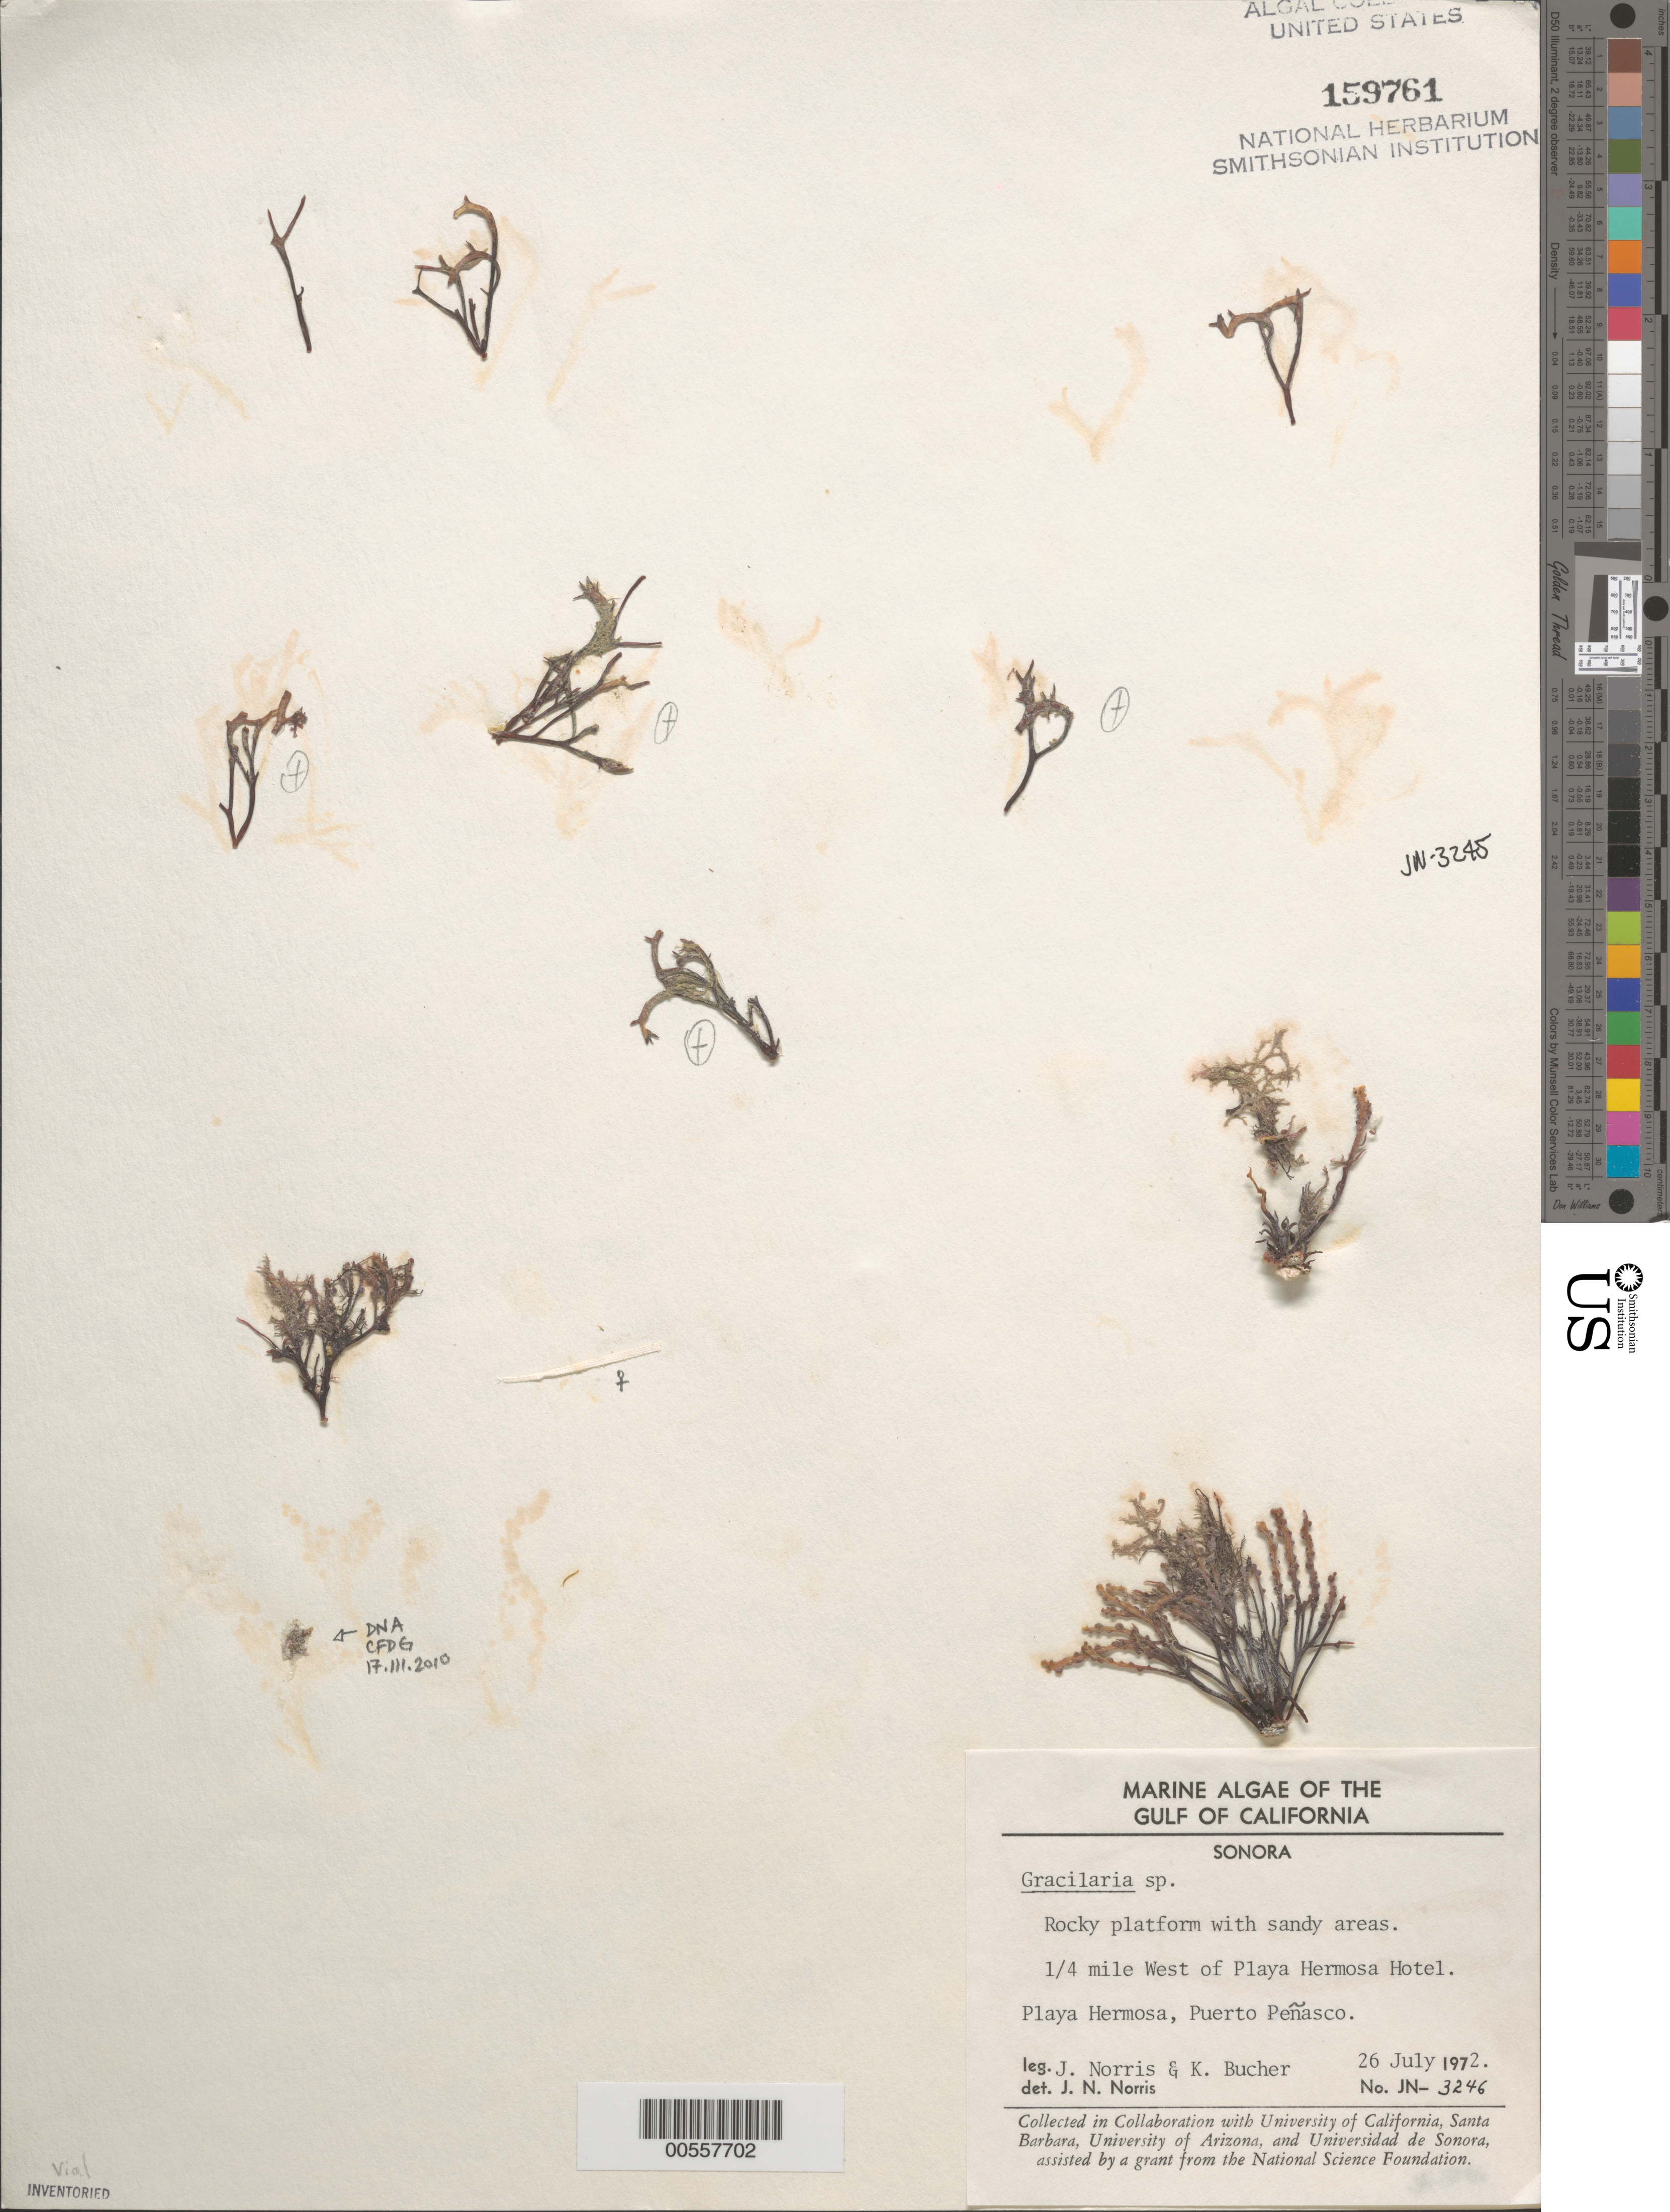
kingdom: Plantae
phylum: Rhodophyta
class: Florideophyceae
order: Gracilariales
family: Gracilariaceae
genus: Gracilaria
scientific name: Gracilaria sp.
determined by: Norris, James N.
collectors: J. N. Norris & K. E. Bucher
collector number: JN-3246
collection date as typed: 26 Jul 1972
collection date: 1972-07-26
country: Mexico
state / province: Sonora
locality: Playa Hermosa, Puerto Penasco, ca. 0.25 mile west of Playa Hermosa Hotel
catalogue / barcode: US 159761